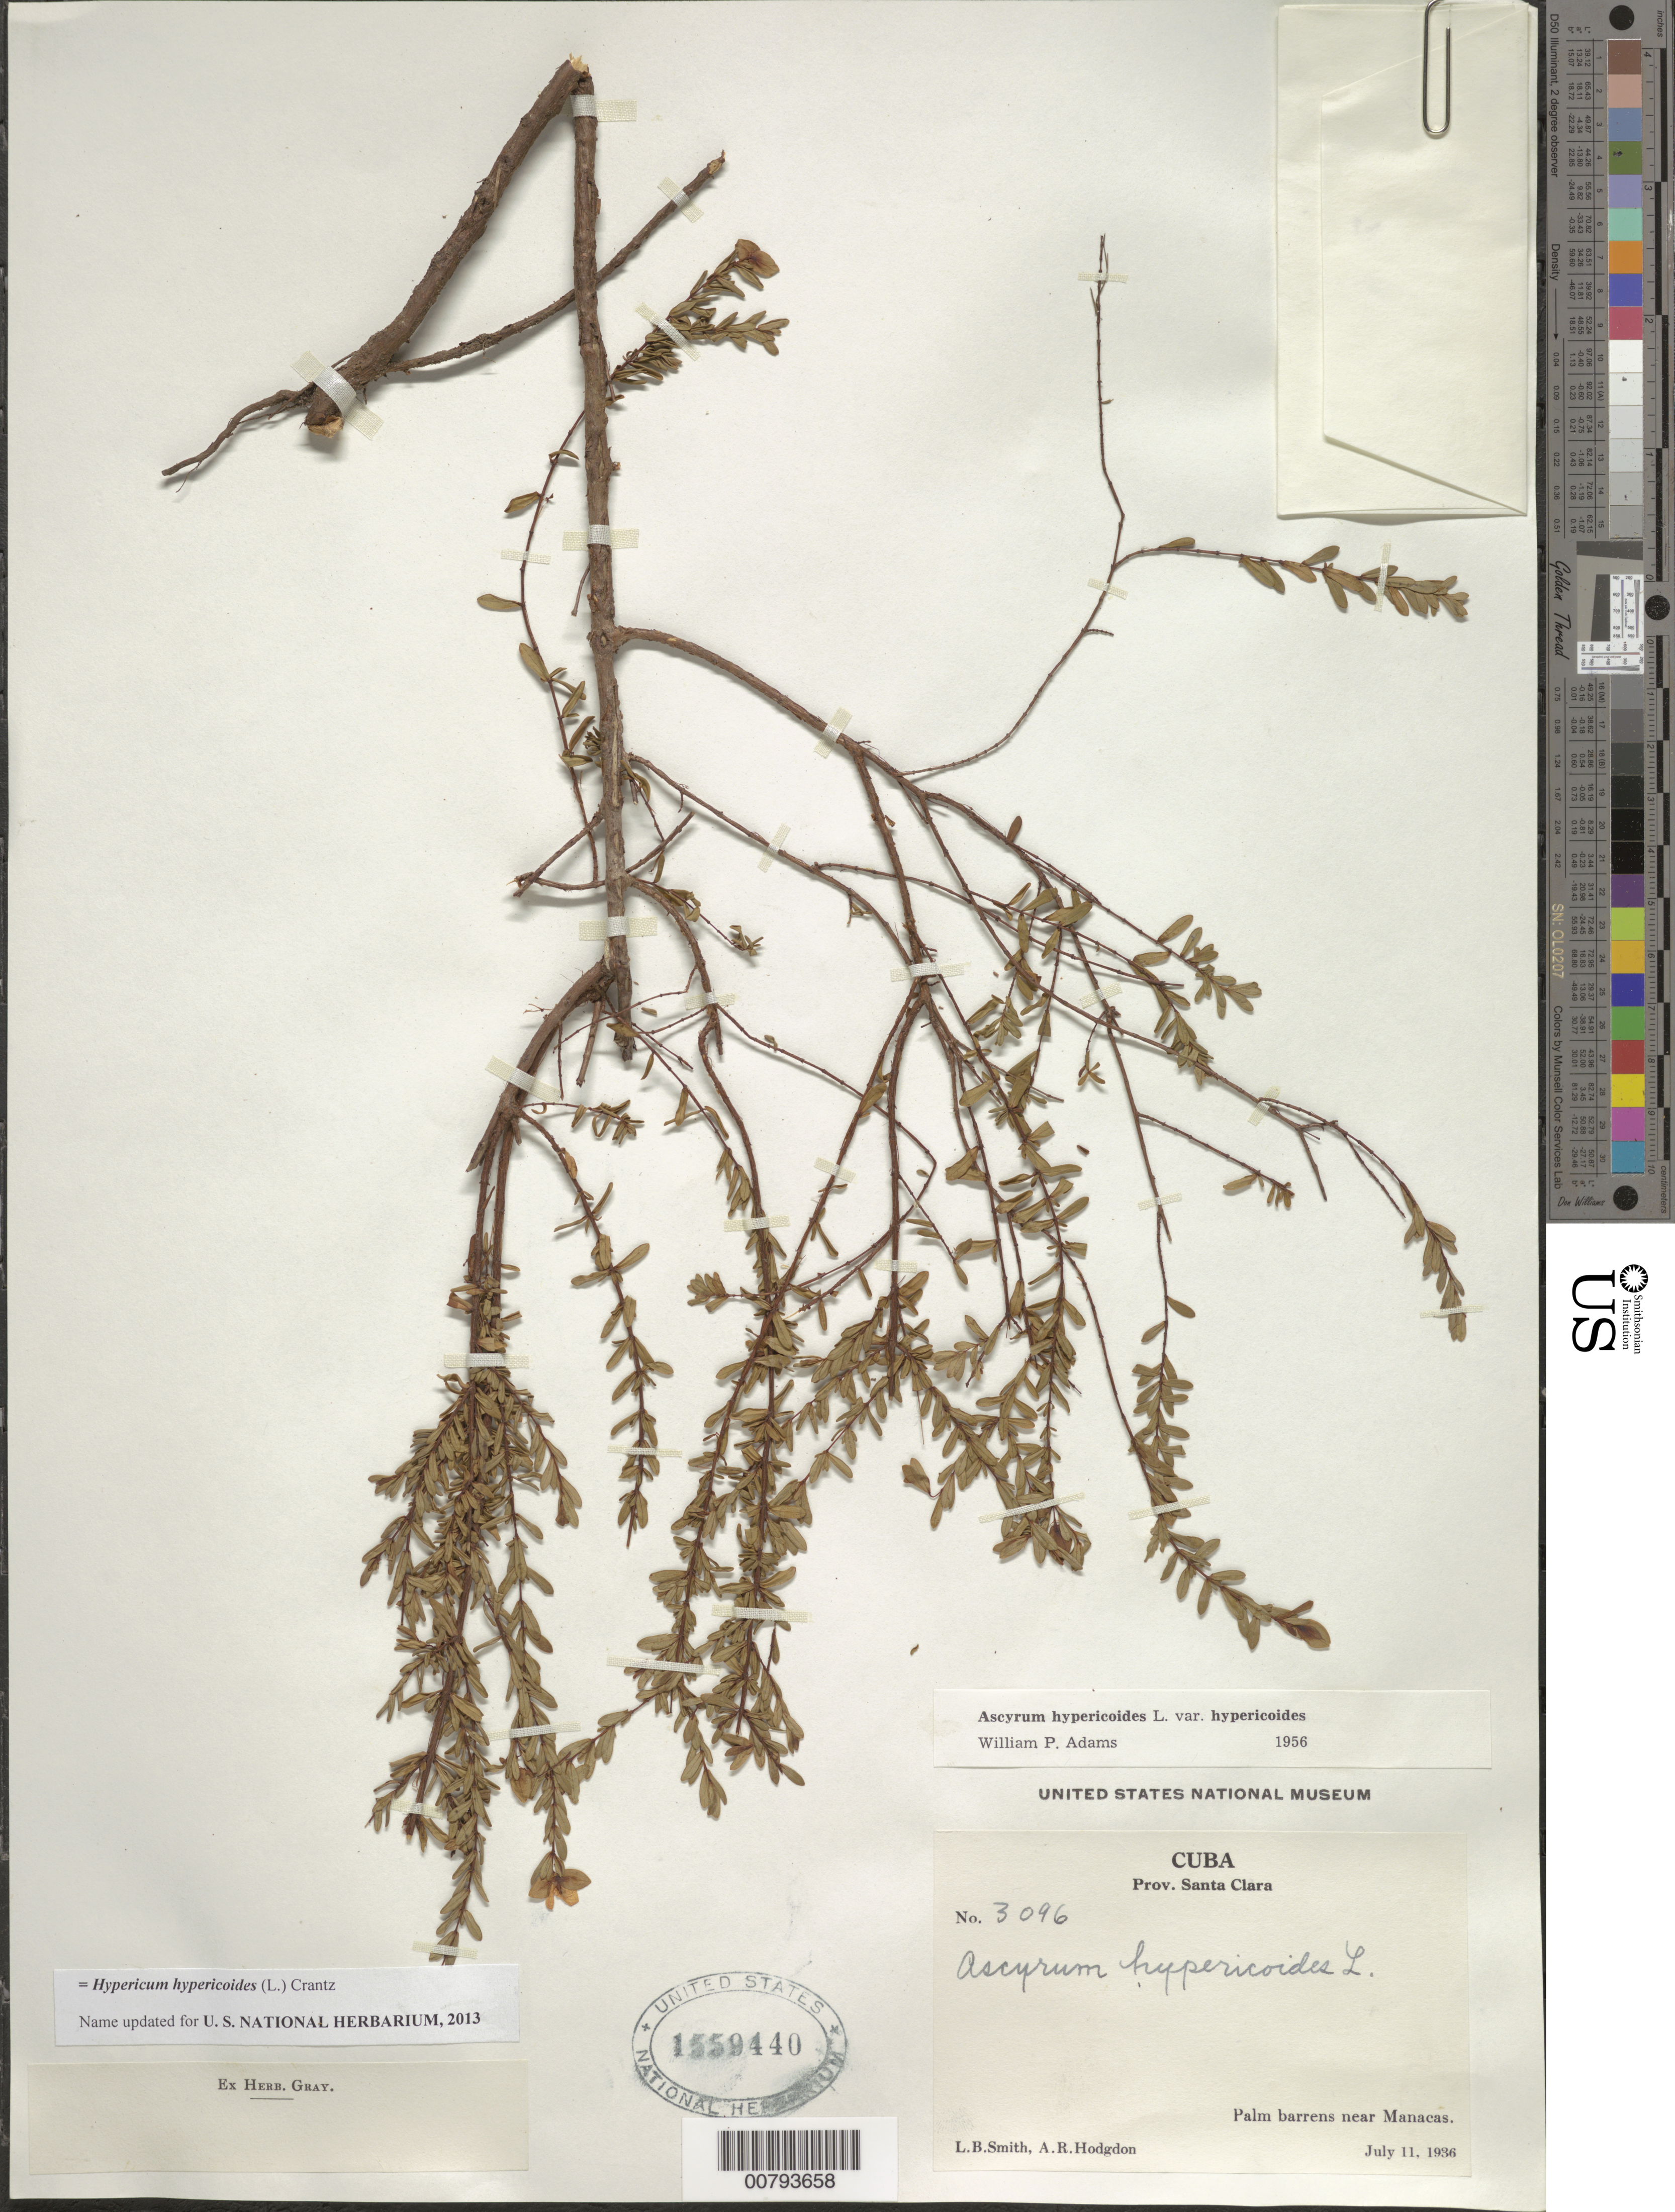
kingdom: Plantae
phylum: Tracheophyta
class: Magnoliopsida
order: Malpighiales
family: Hypericaceae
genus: Hypericum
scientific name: Hypericum hypericoides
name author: (L.) Crantz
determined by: Adams, W. P.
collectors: L. Smith & A. R. Hodgdon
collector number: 3096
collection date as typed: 11 Jul 1936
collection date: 1936-07-11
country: Cuba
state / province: Santa Clara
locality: Near Manacas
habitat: Palm barrens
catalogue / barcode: US 1559440